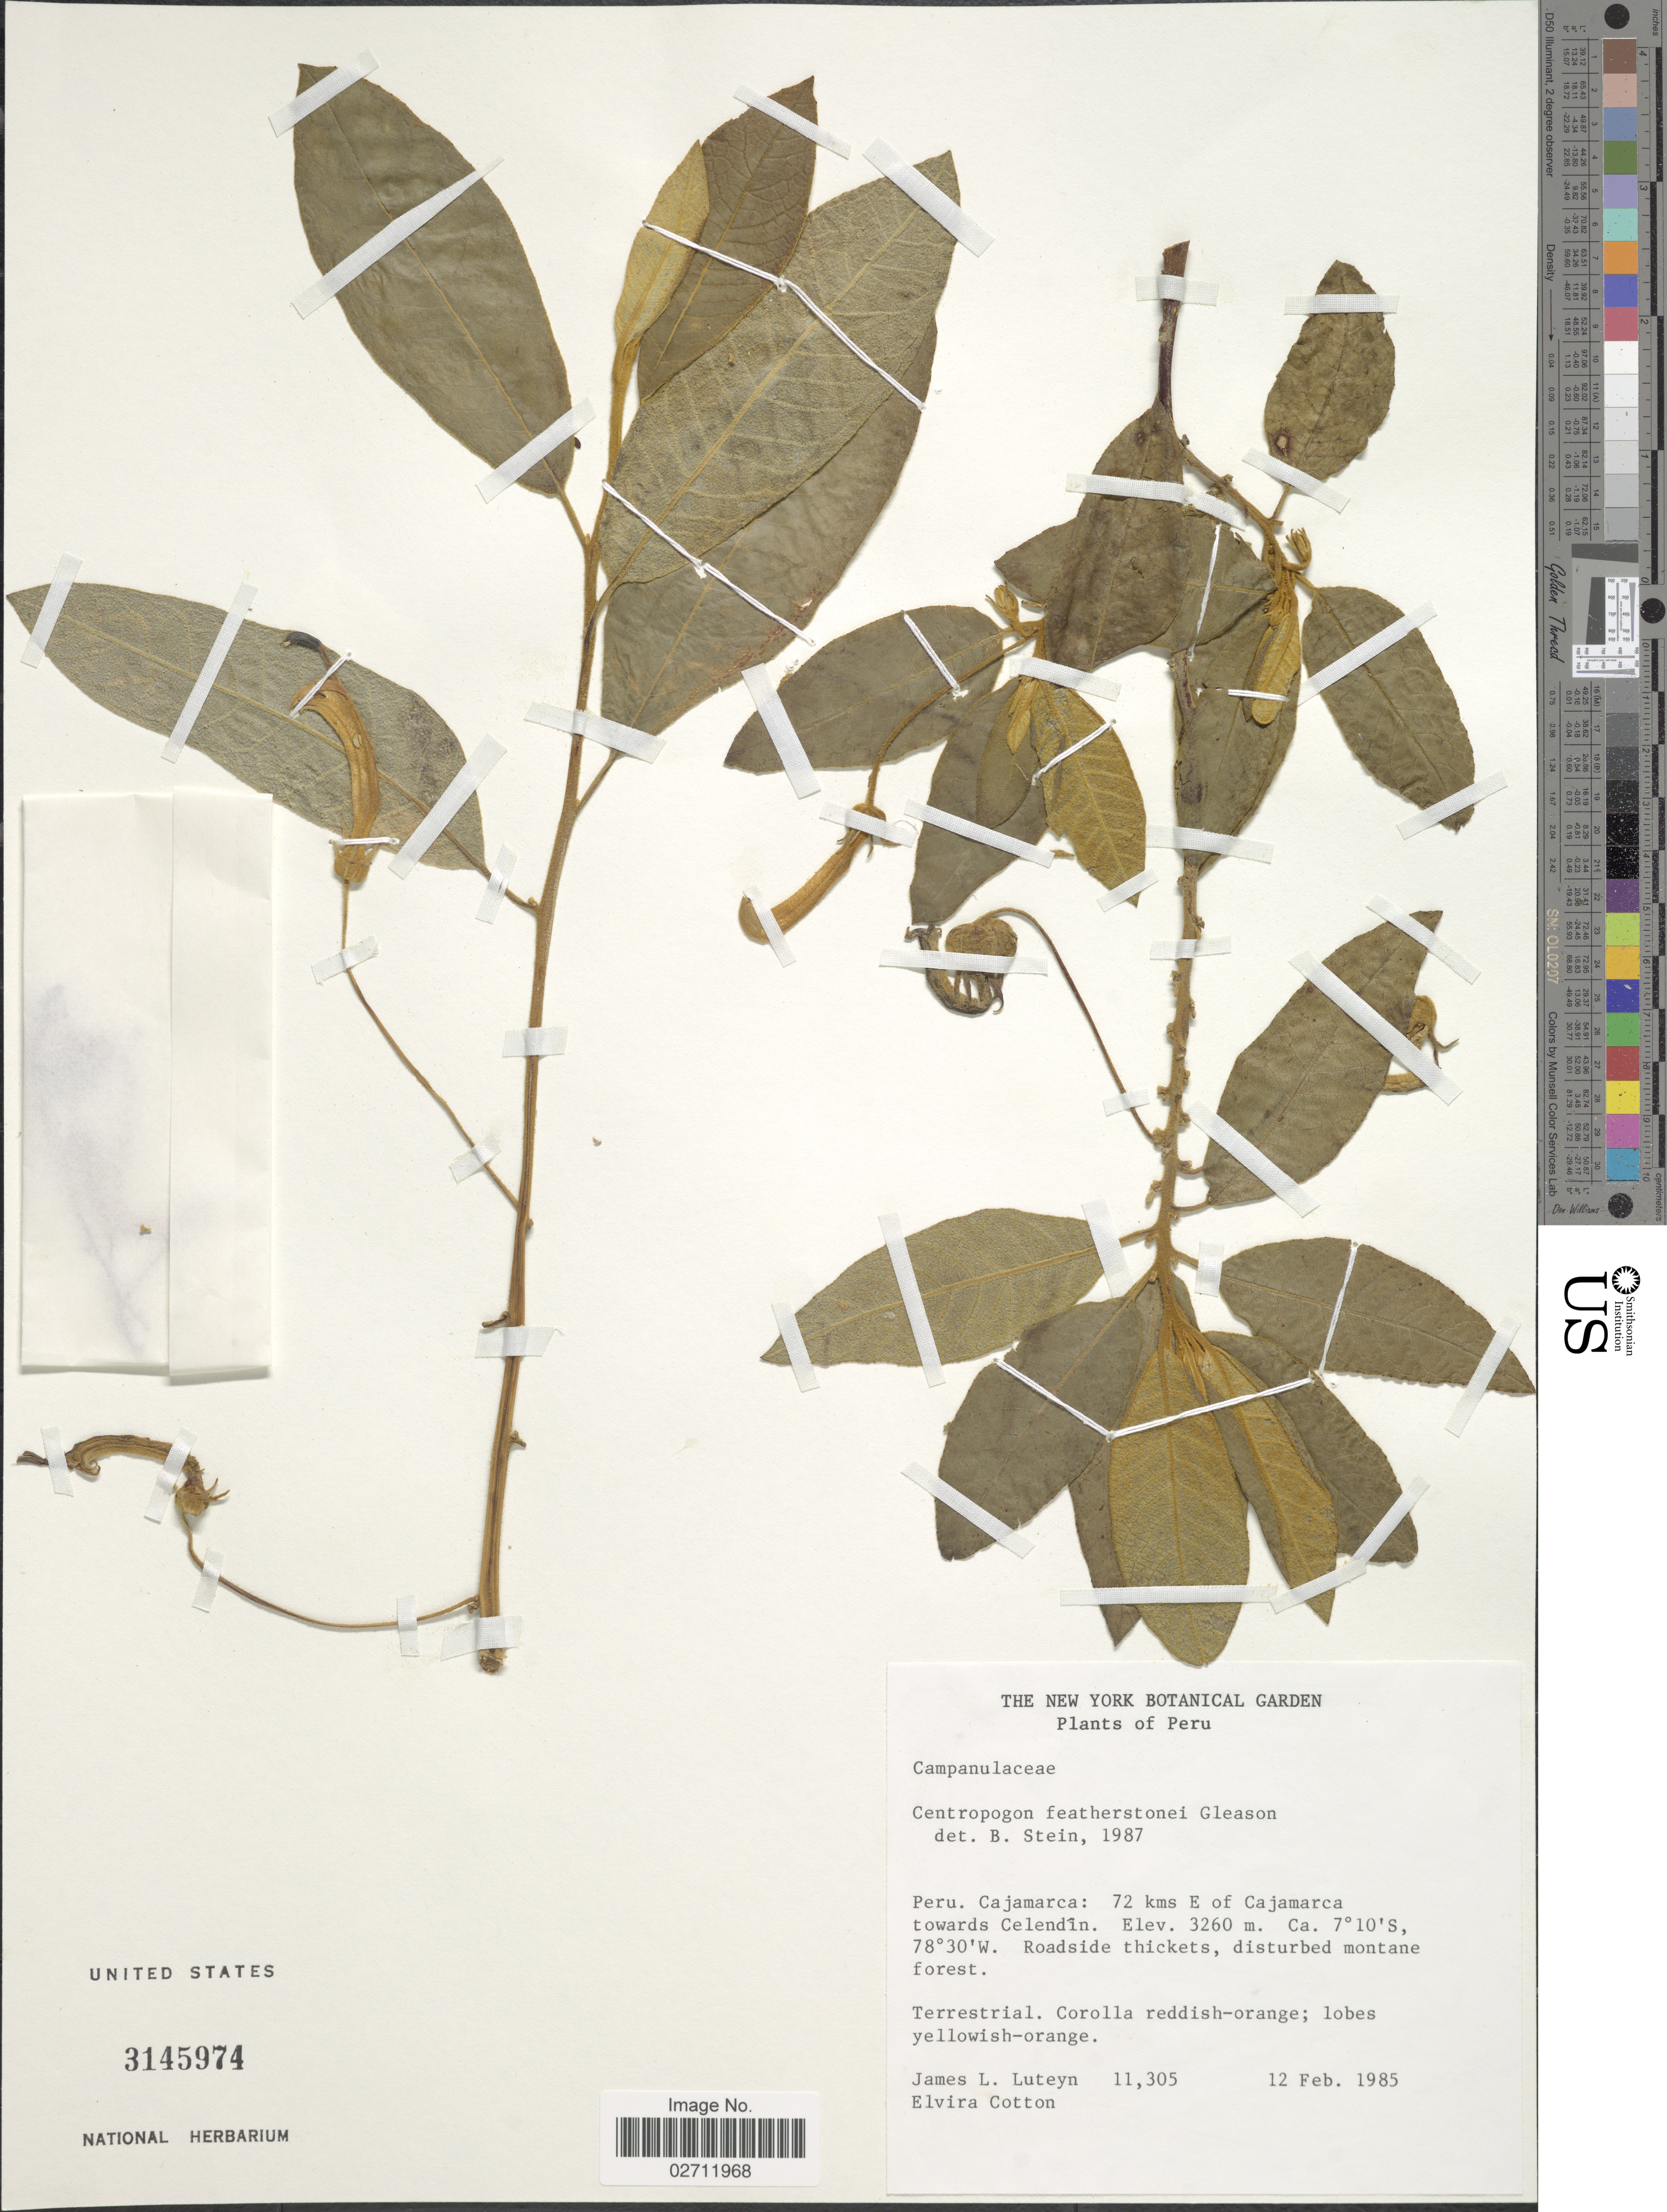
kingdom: Plantae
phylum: Tracheophyta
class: Magnoliopsida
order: Asterales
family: Campanulaceae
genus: Centropogon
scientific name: Centropogon featherstonei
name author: Gleason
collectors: J. L. Luteyn & E. Cotton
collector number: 11305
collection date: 1985-02-12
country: Peru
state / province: Cajamarca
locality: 72 kms E of Cajamarca towards Celendin, roadside thickets.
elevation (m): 3260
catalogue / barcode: US 3145974